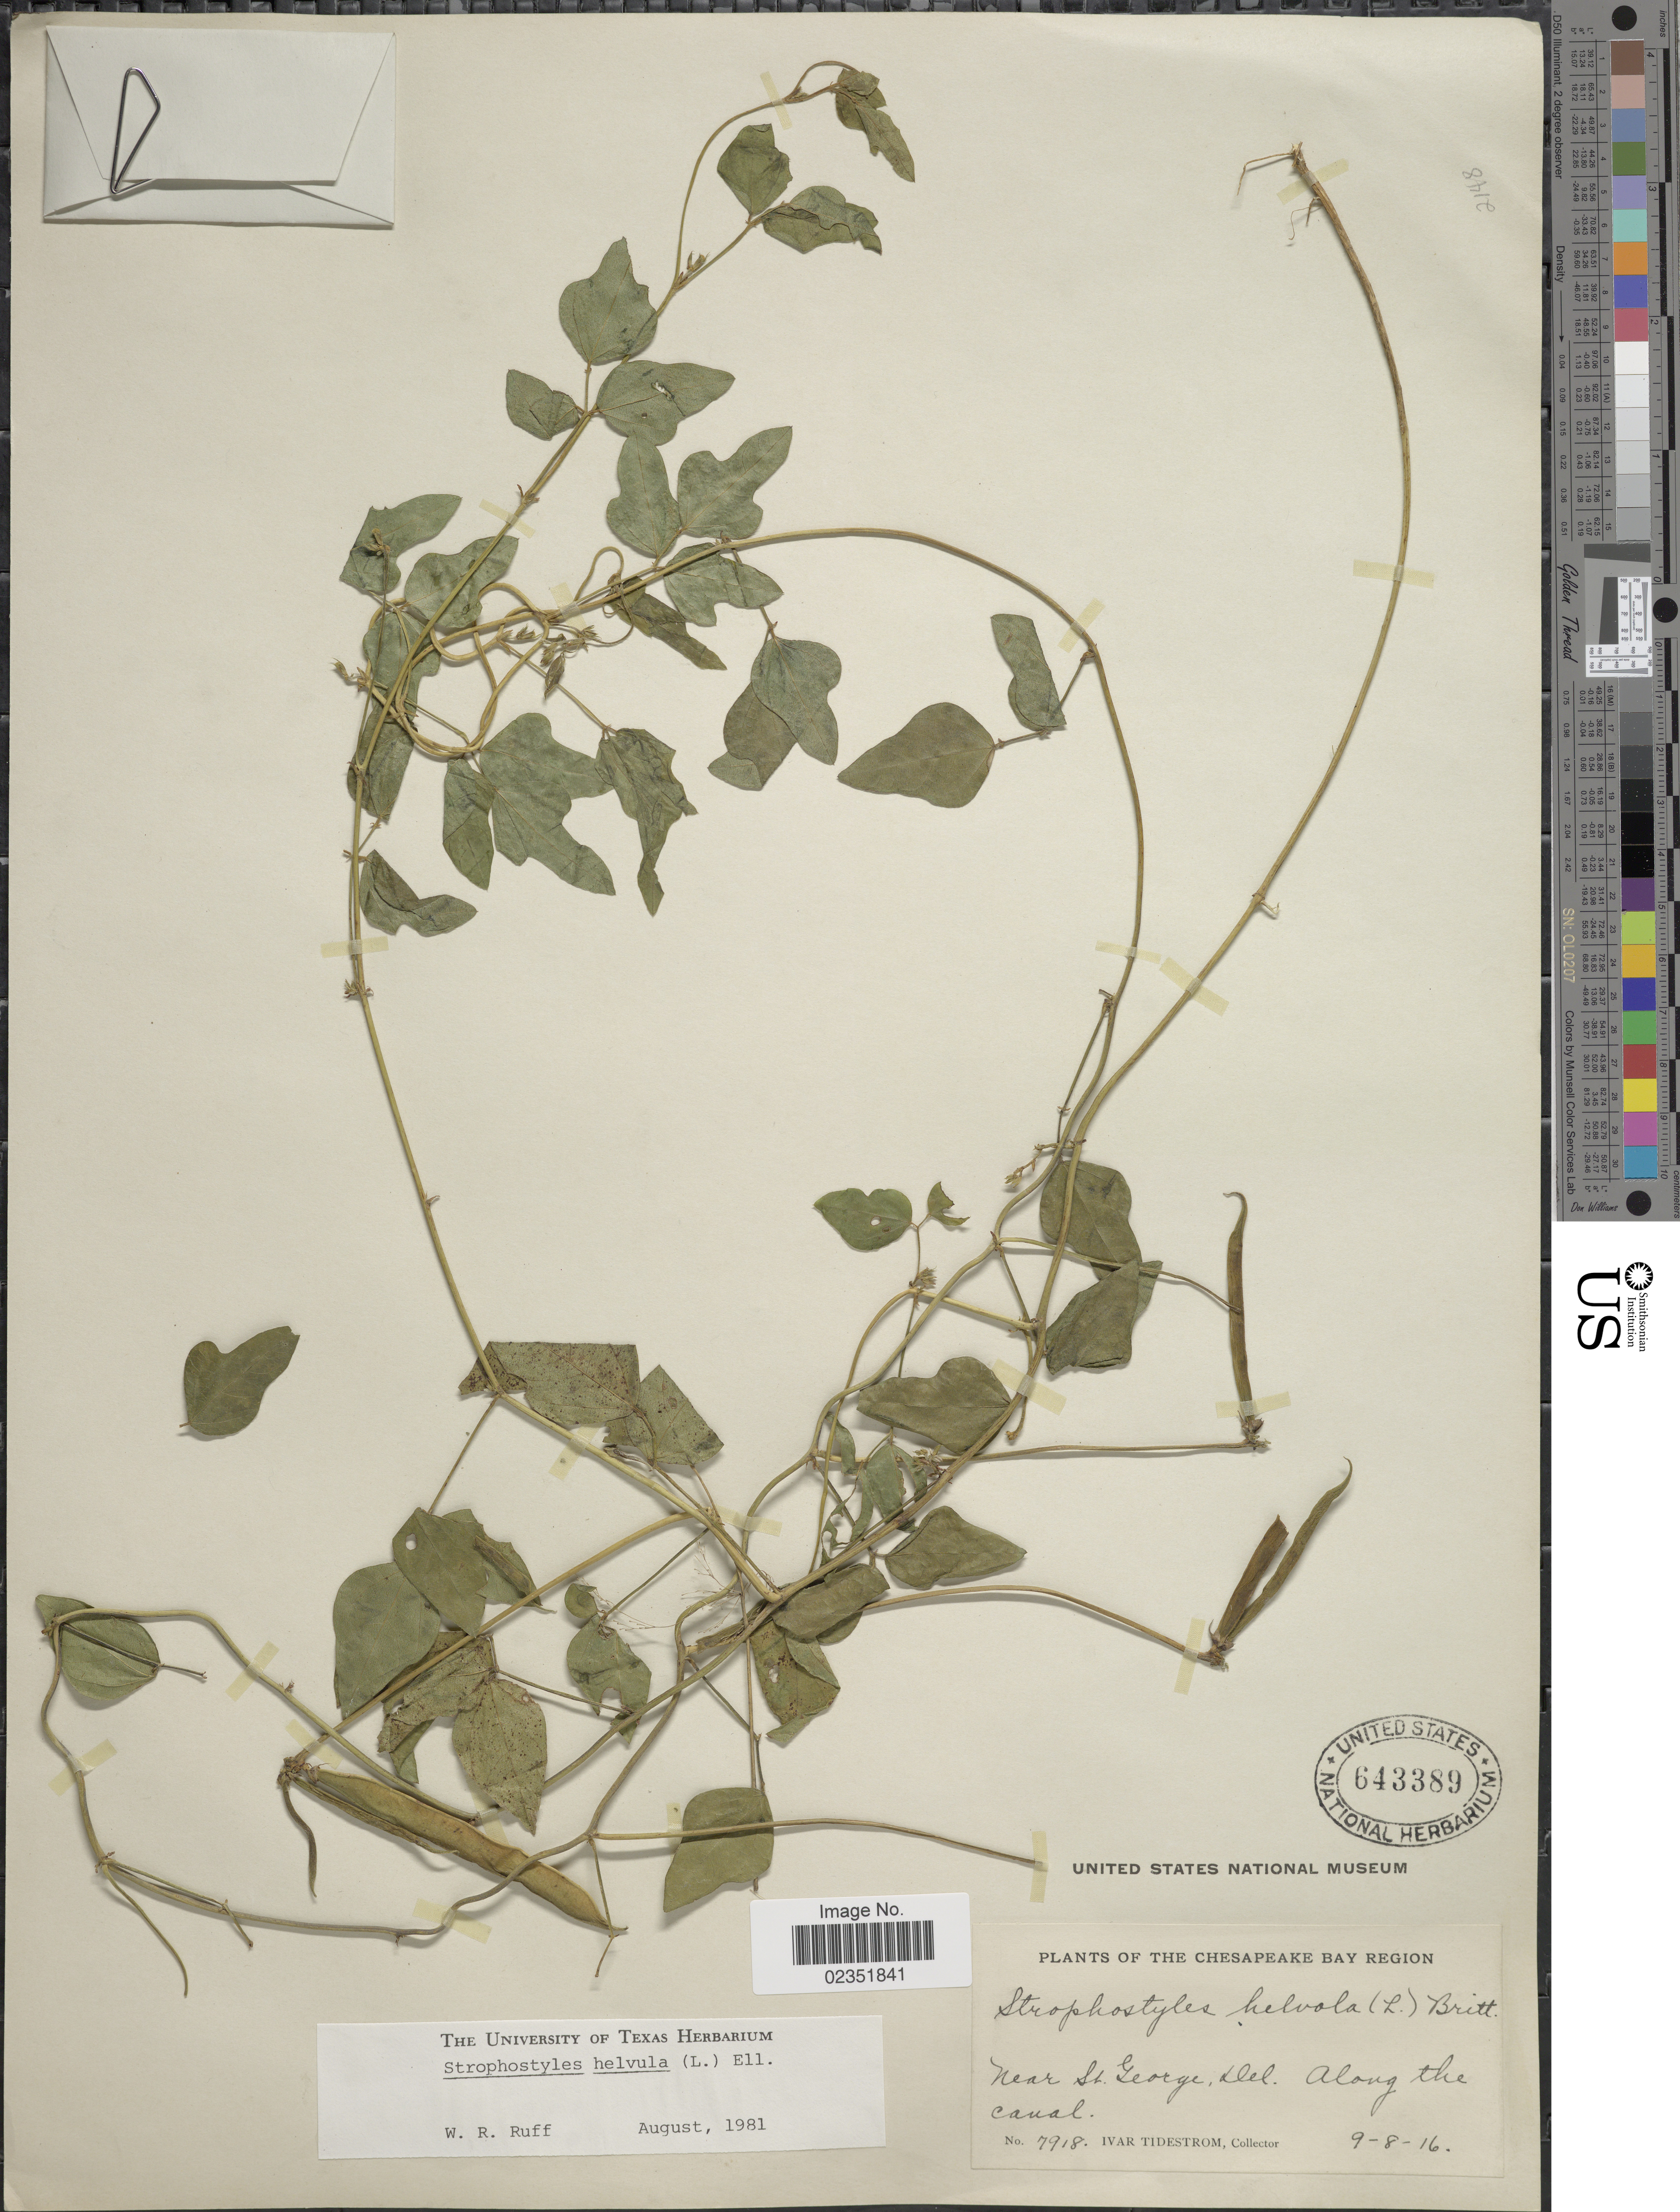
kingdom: Plantae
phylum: Tracheophyta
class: Magnoliopsida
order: Fabales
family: Fabaceae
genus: Strophostyles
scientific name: Strophostyles helvola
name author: (L.) Elliott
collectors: I. F. Tidestrom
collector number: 7918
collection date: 1916-08-09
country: United States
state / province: Delaware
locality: The Chesapeake Bay Region, Near St George, Along the canal.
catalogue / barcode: US 643389